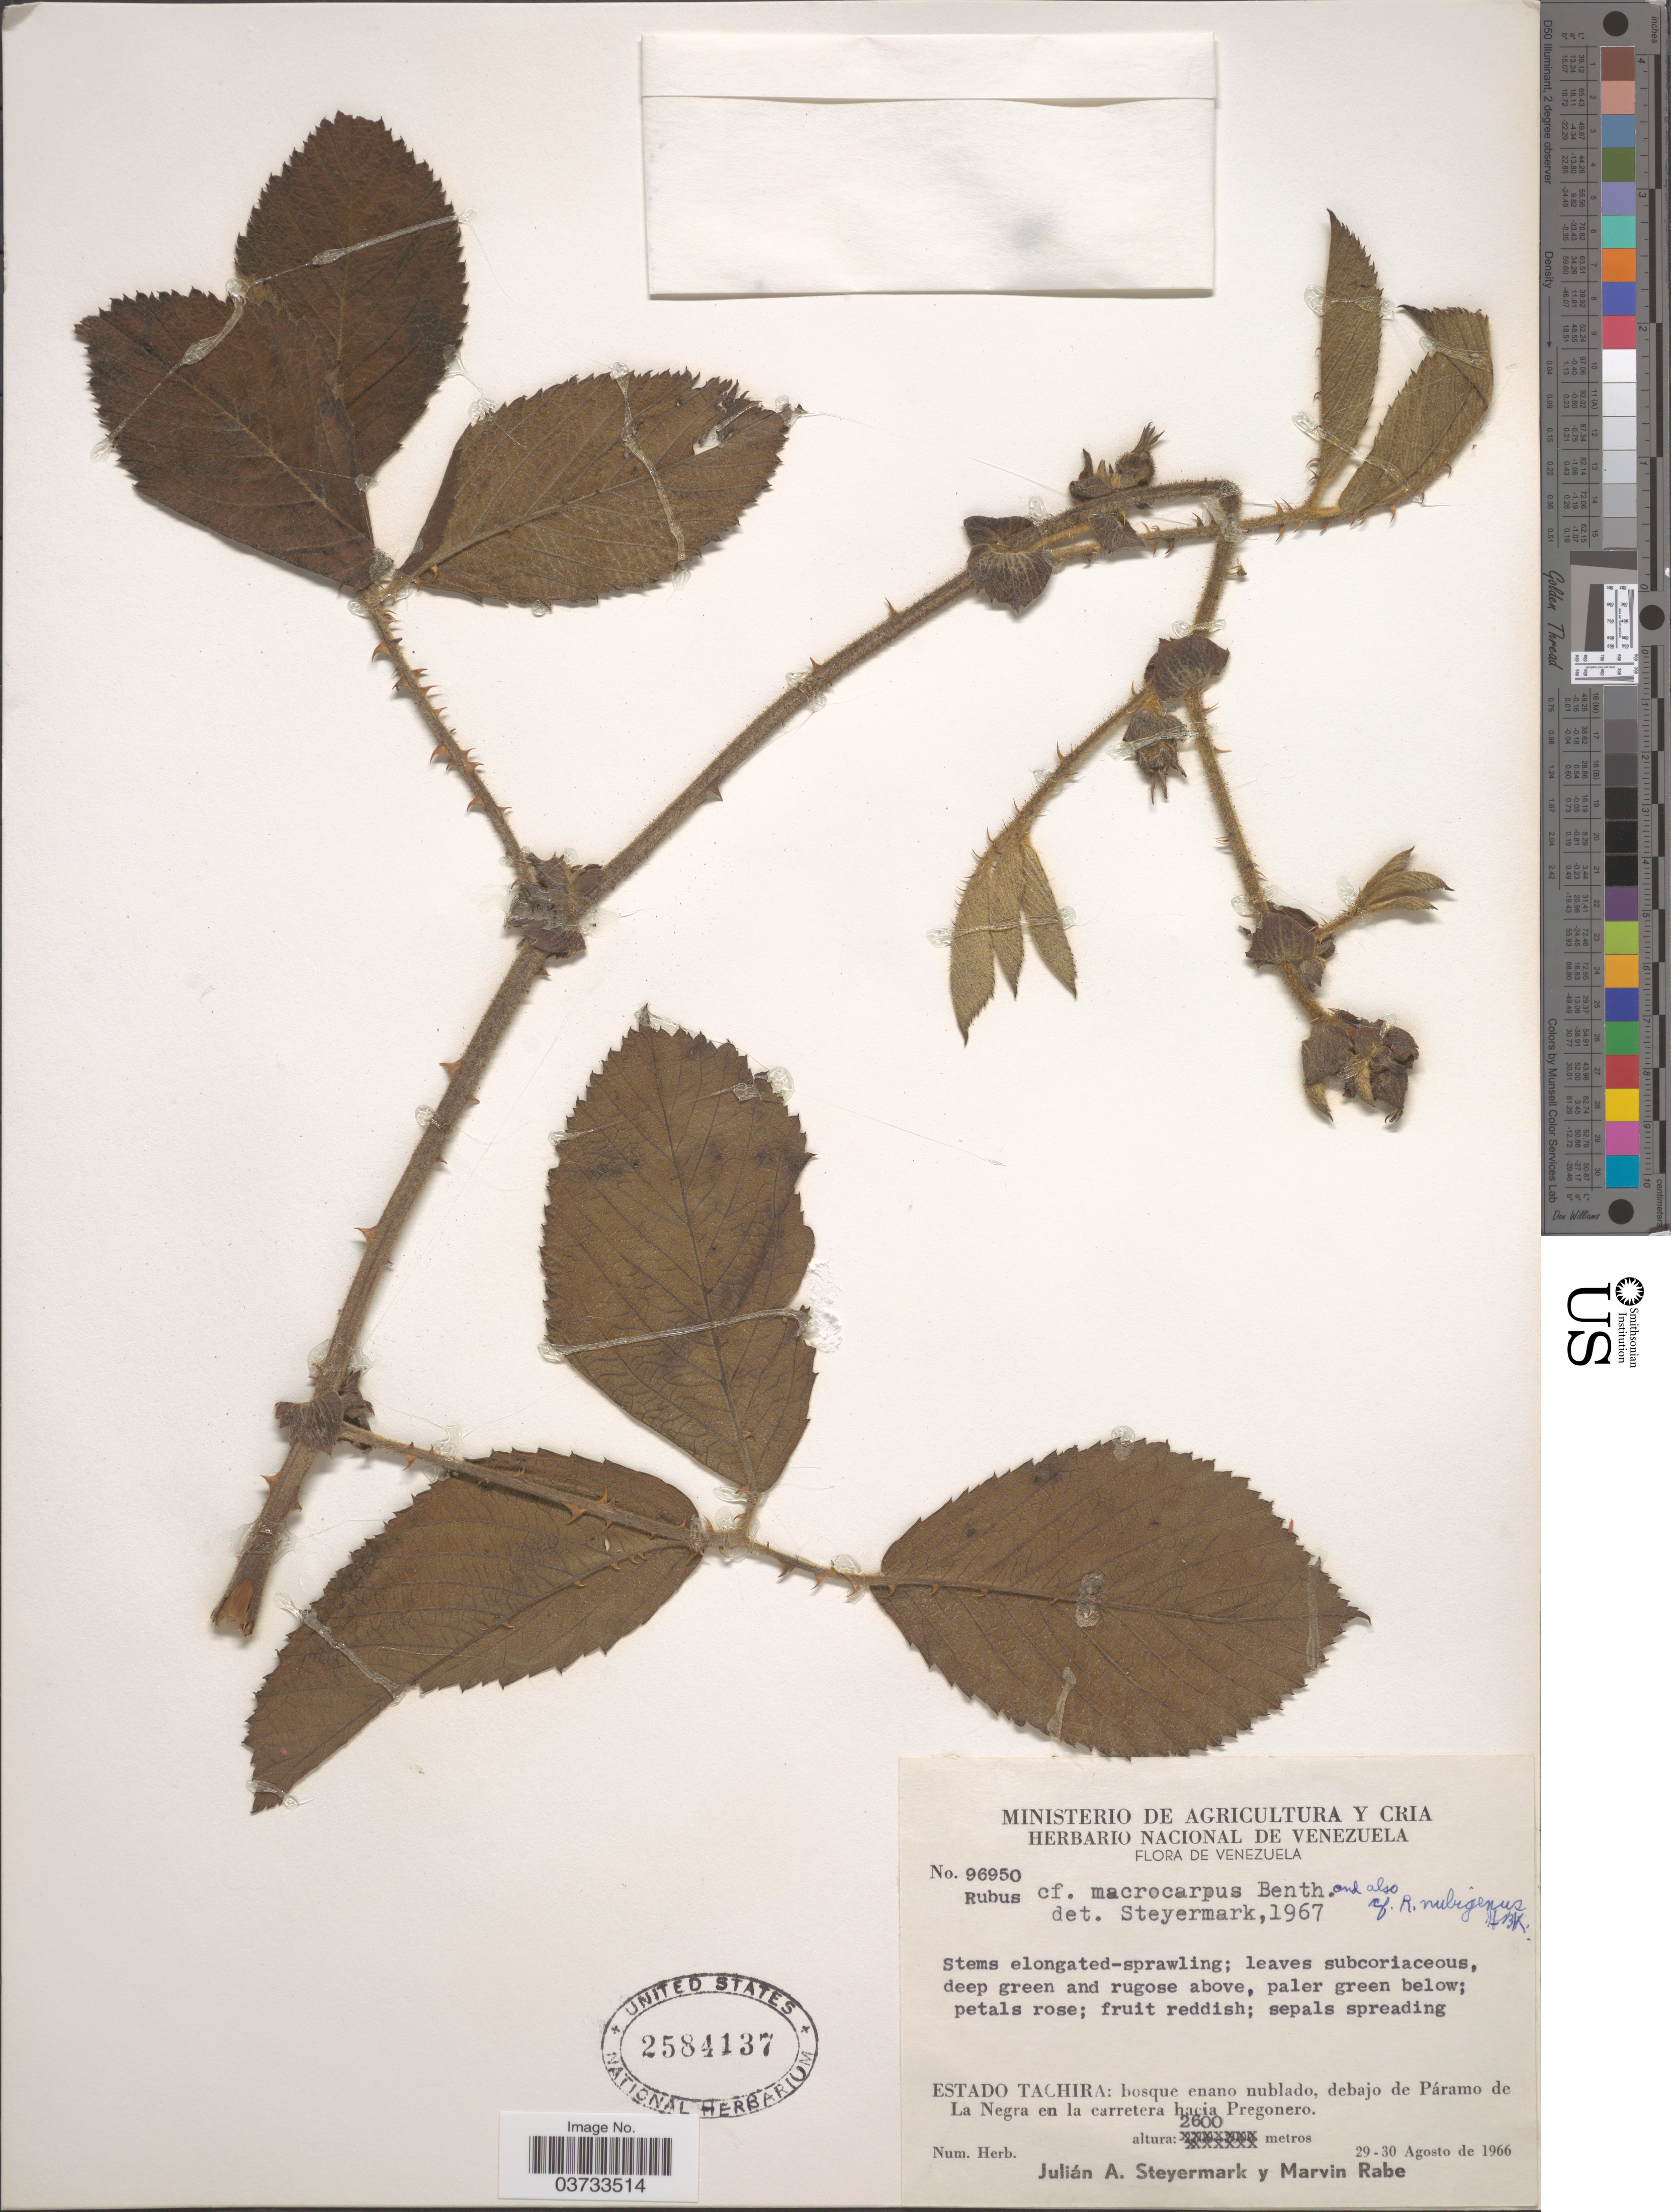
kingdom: Plantae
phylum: Tracheophyta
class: Magnoliopsida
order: Rosales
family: Rosaceae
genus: Rubus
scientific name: Rubus macrocarpus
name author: King ex C.B. Clarke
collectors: J. Steyermark & M. Rabe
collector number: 96950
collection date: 1966-08-29/1966-08-30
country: Venezuela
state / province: Tachira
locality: Debajo de Páramo de La Negra en la carretera hacia Pregonero.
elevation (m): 2600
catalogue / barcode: US 2584137